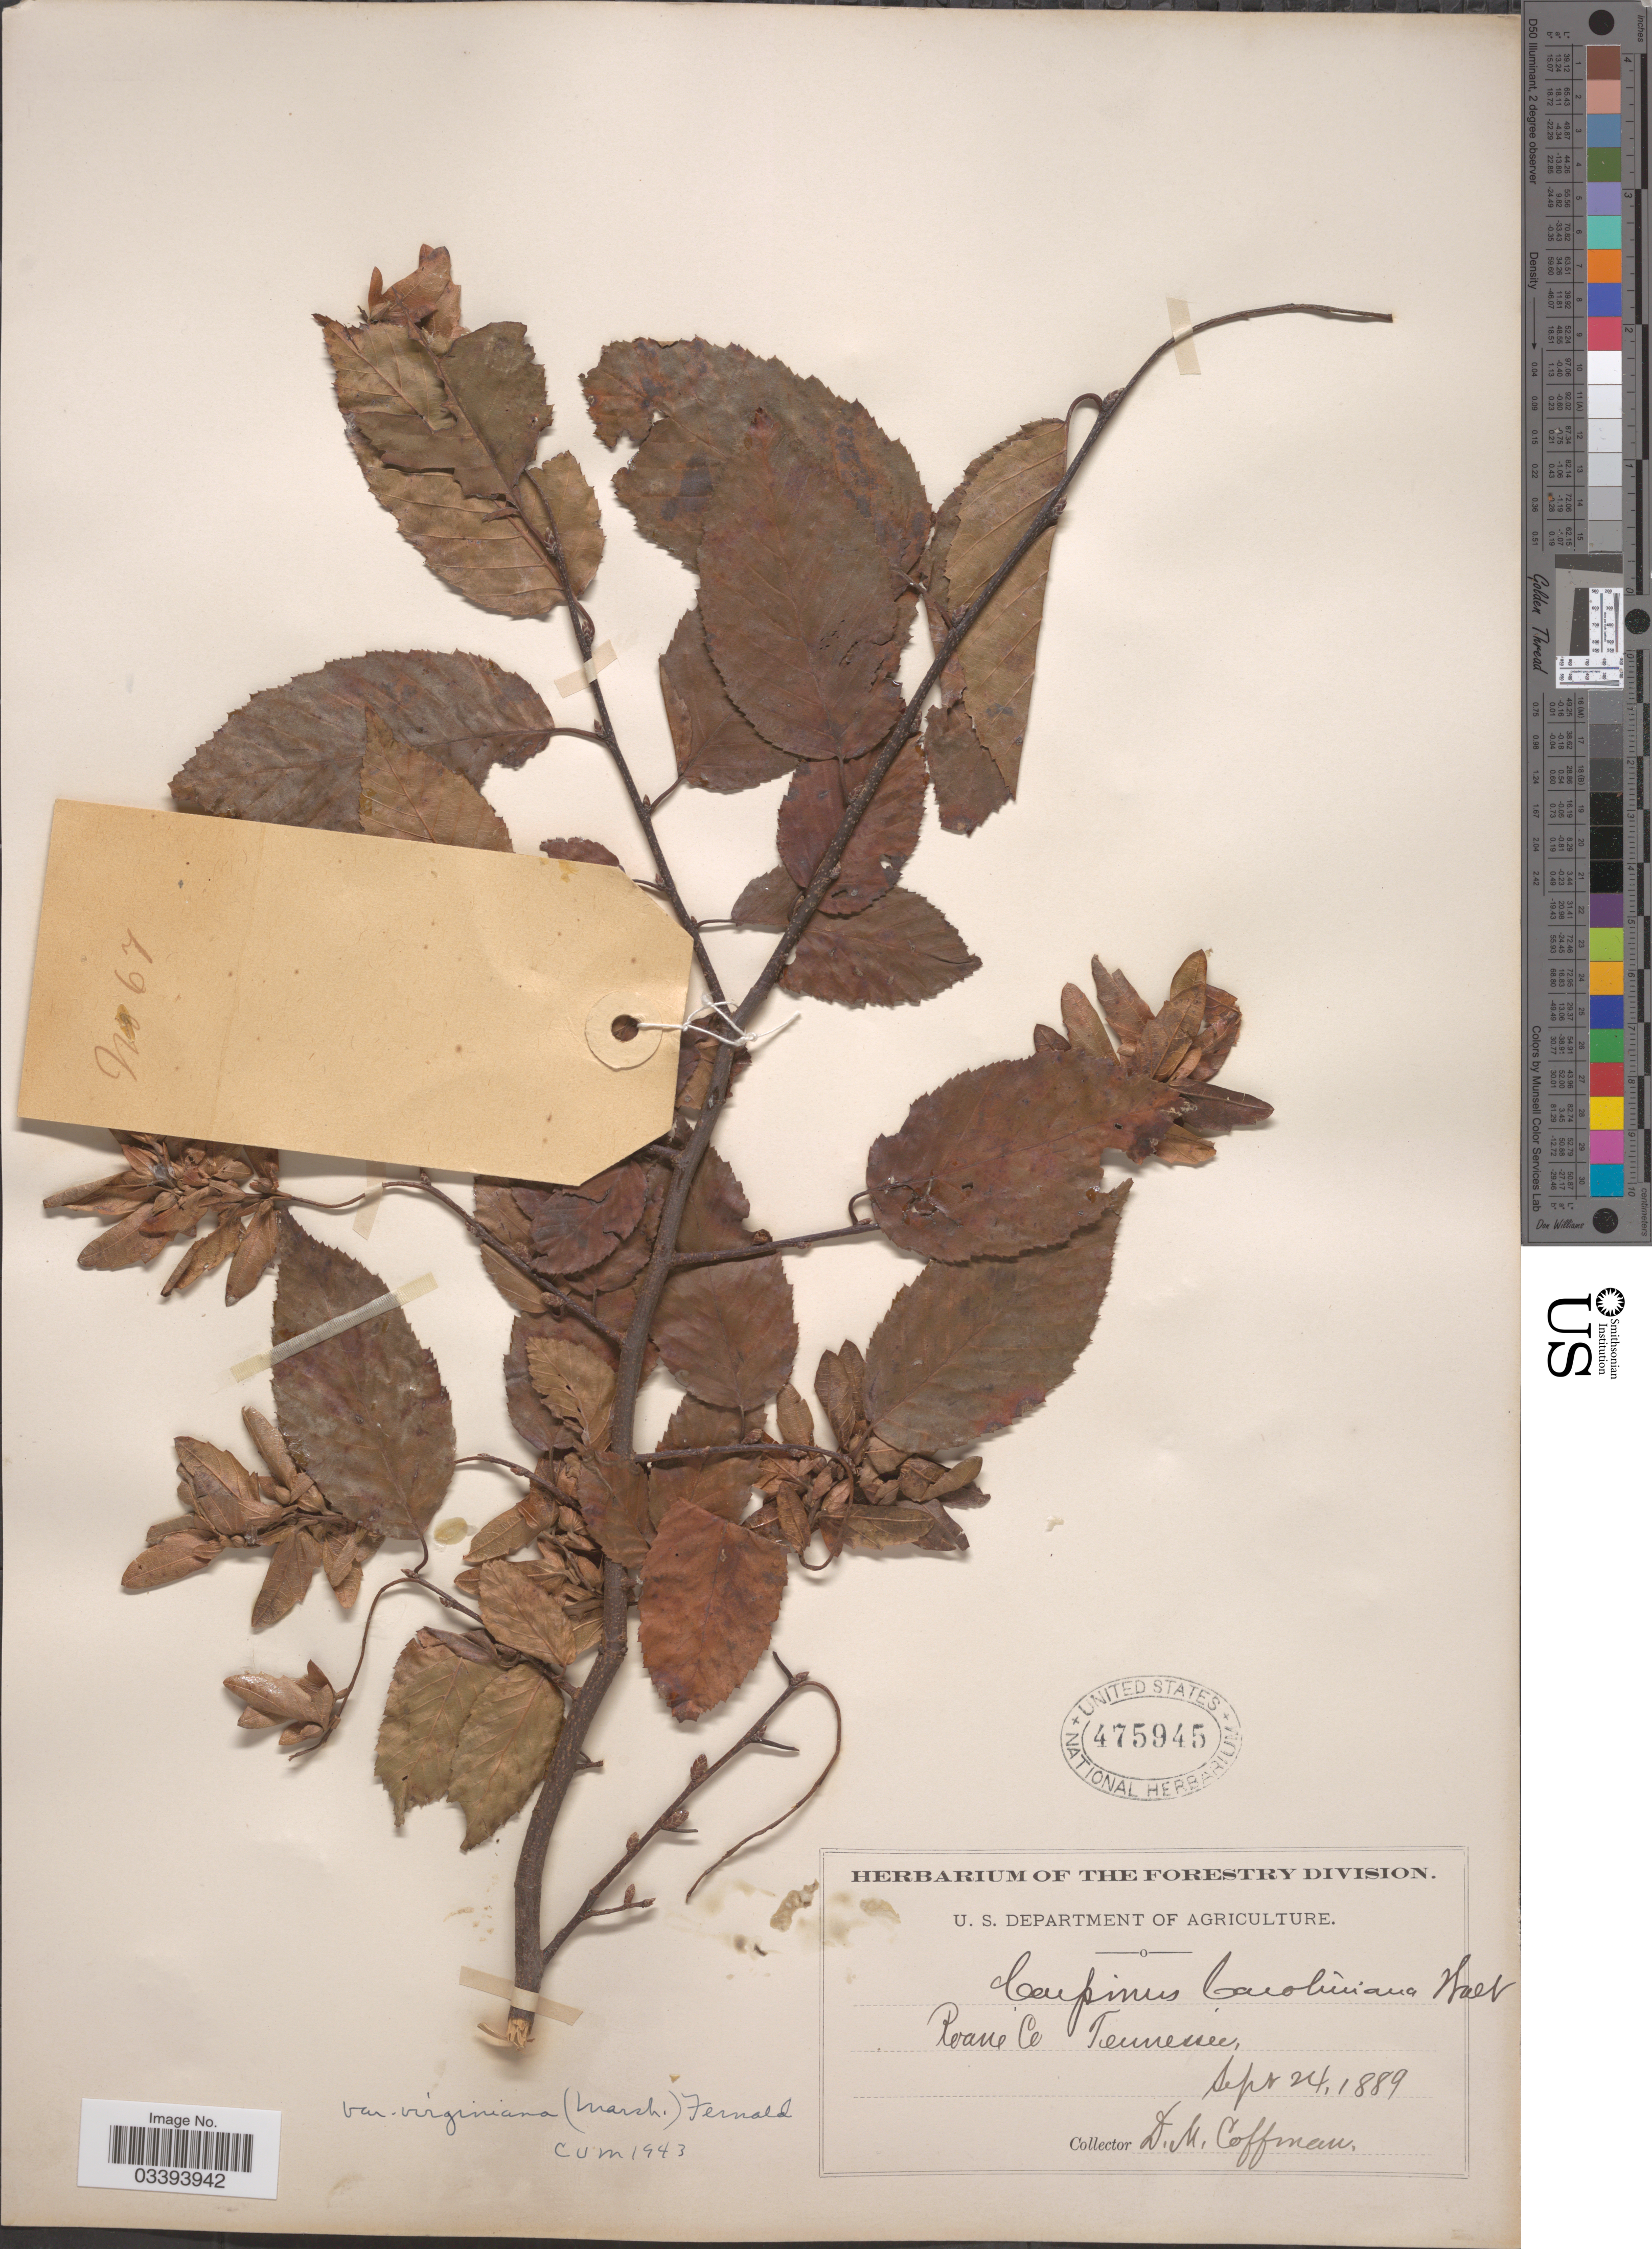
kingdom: Plantae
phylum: Tracheophyta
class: Magnoliopsida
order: Fagales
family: Betulaceae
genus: Carpinus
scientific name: Carpinus caroliniana subsp. virginiana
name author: (Marshall) Furlow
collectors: D. M. Coffman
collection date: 1889-09-24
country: United States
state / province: Tennessee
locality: Roane Co.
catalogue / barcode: US 475945